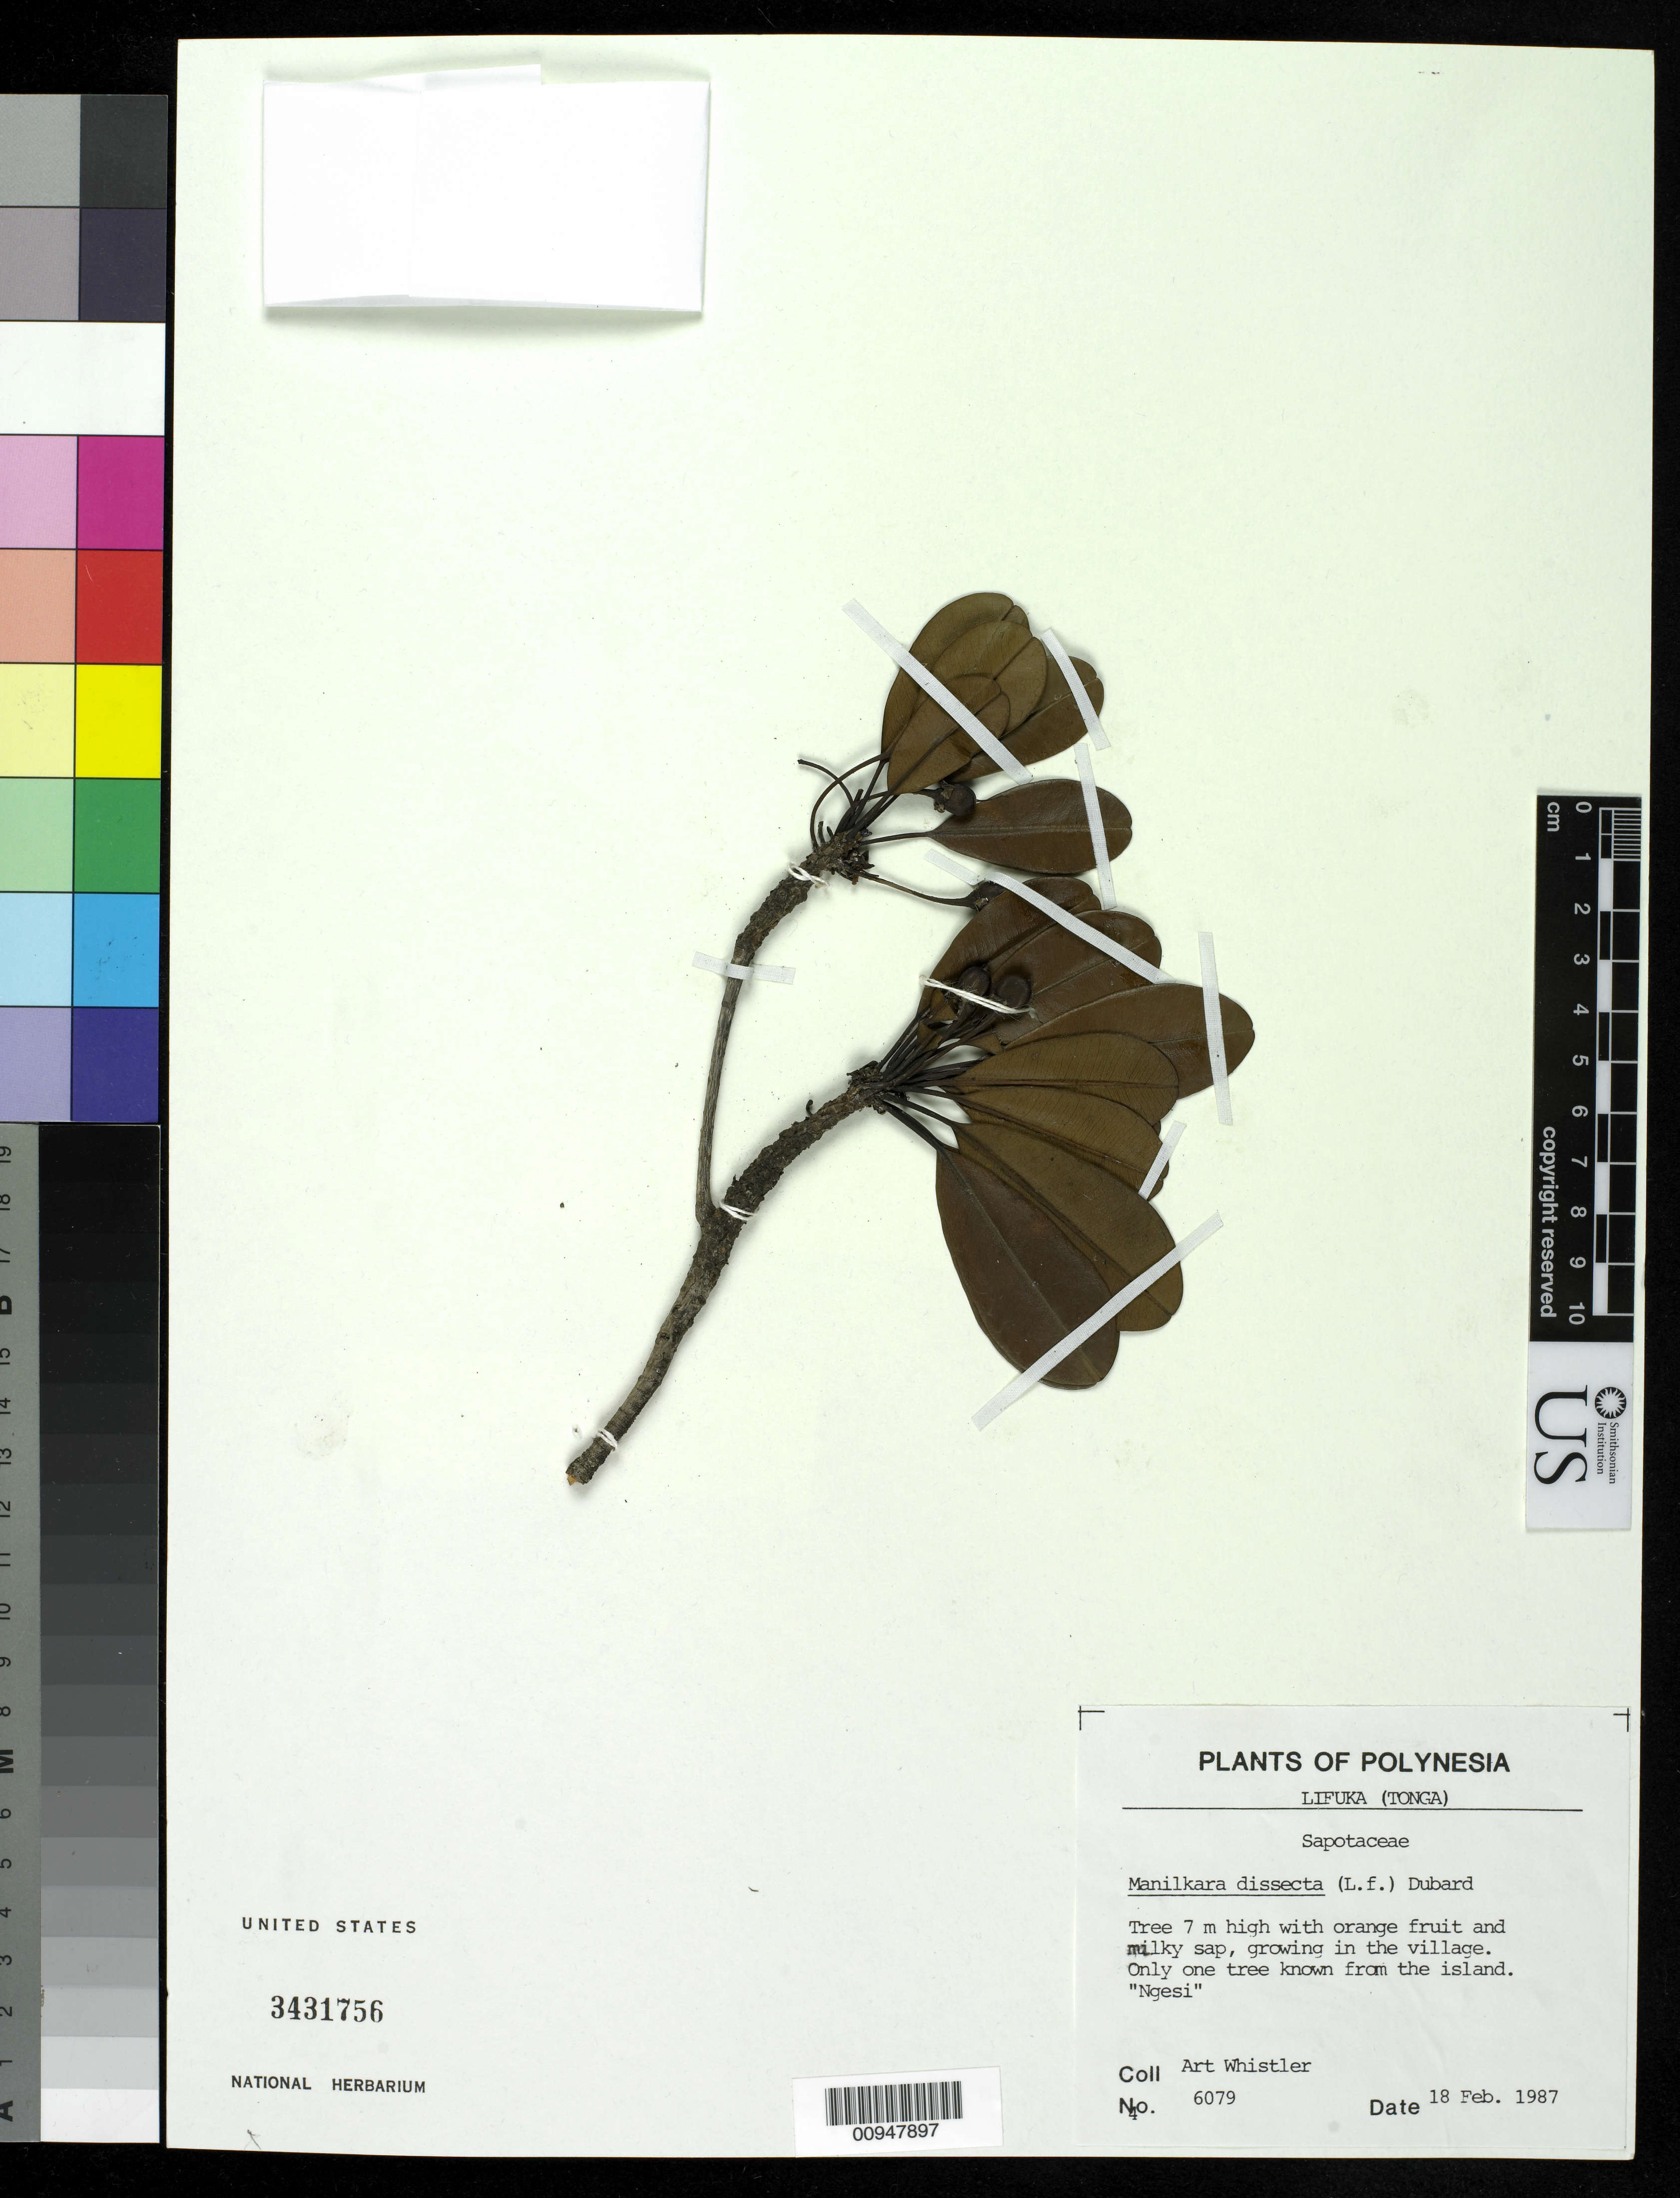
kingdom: Plantae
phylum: Tracheophyta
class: Magnoliopsida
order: Ericales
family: Sapotaceae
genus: Manilkara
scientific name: Manilkara dissecta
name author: (L. f.) Dubard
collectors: A. Whistler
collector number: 6079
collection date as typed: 18 Jan 1987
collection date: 1987-01-18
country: French Polynesia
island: Tahiti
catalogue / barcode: US 3431756